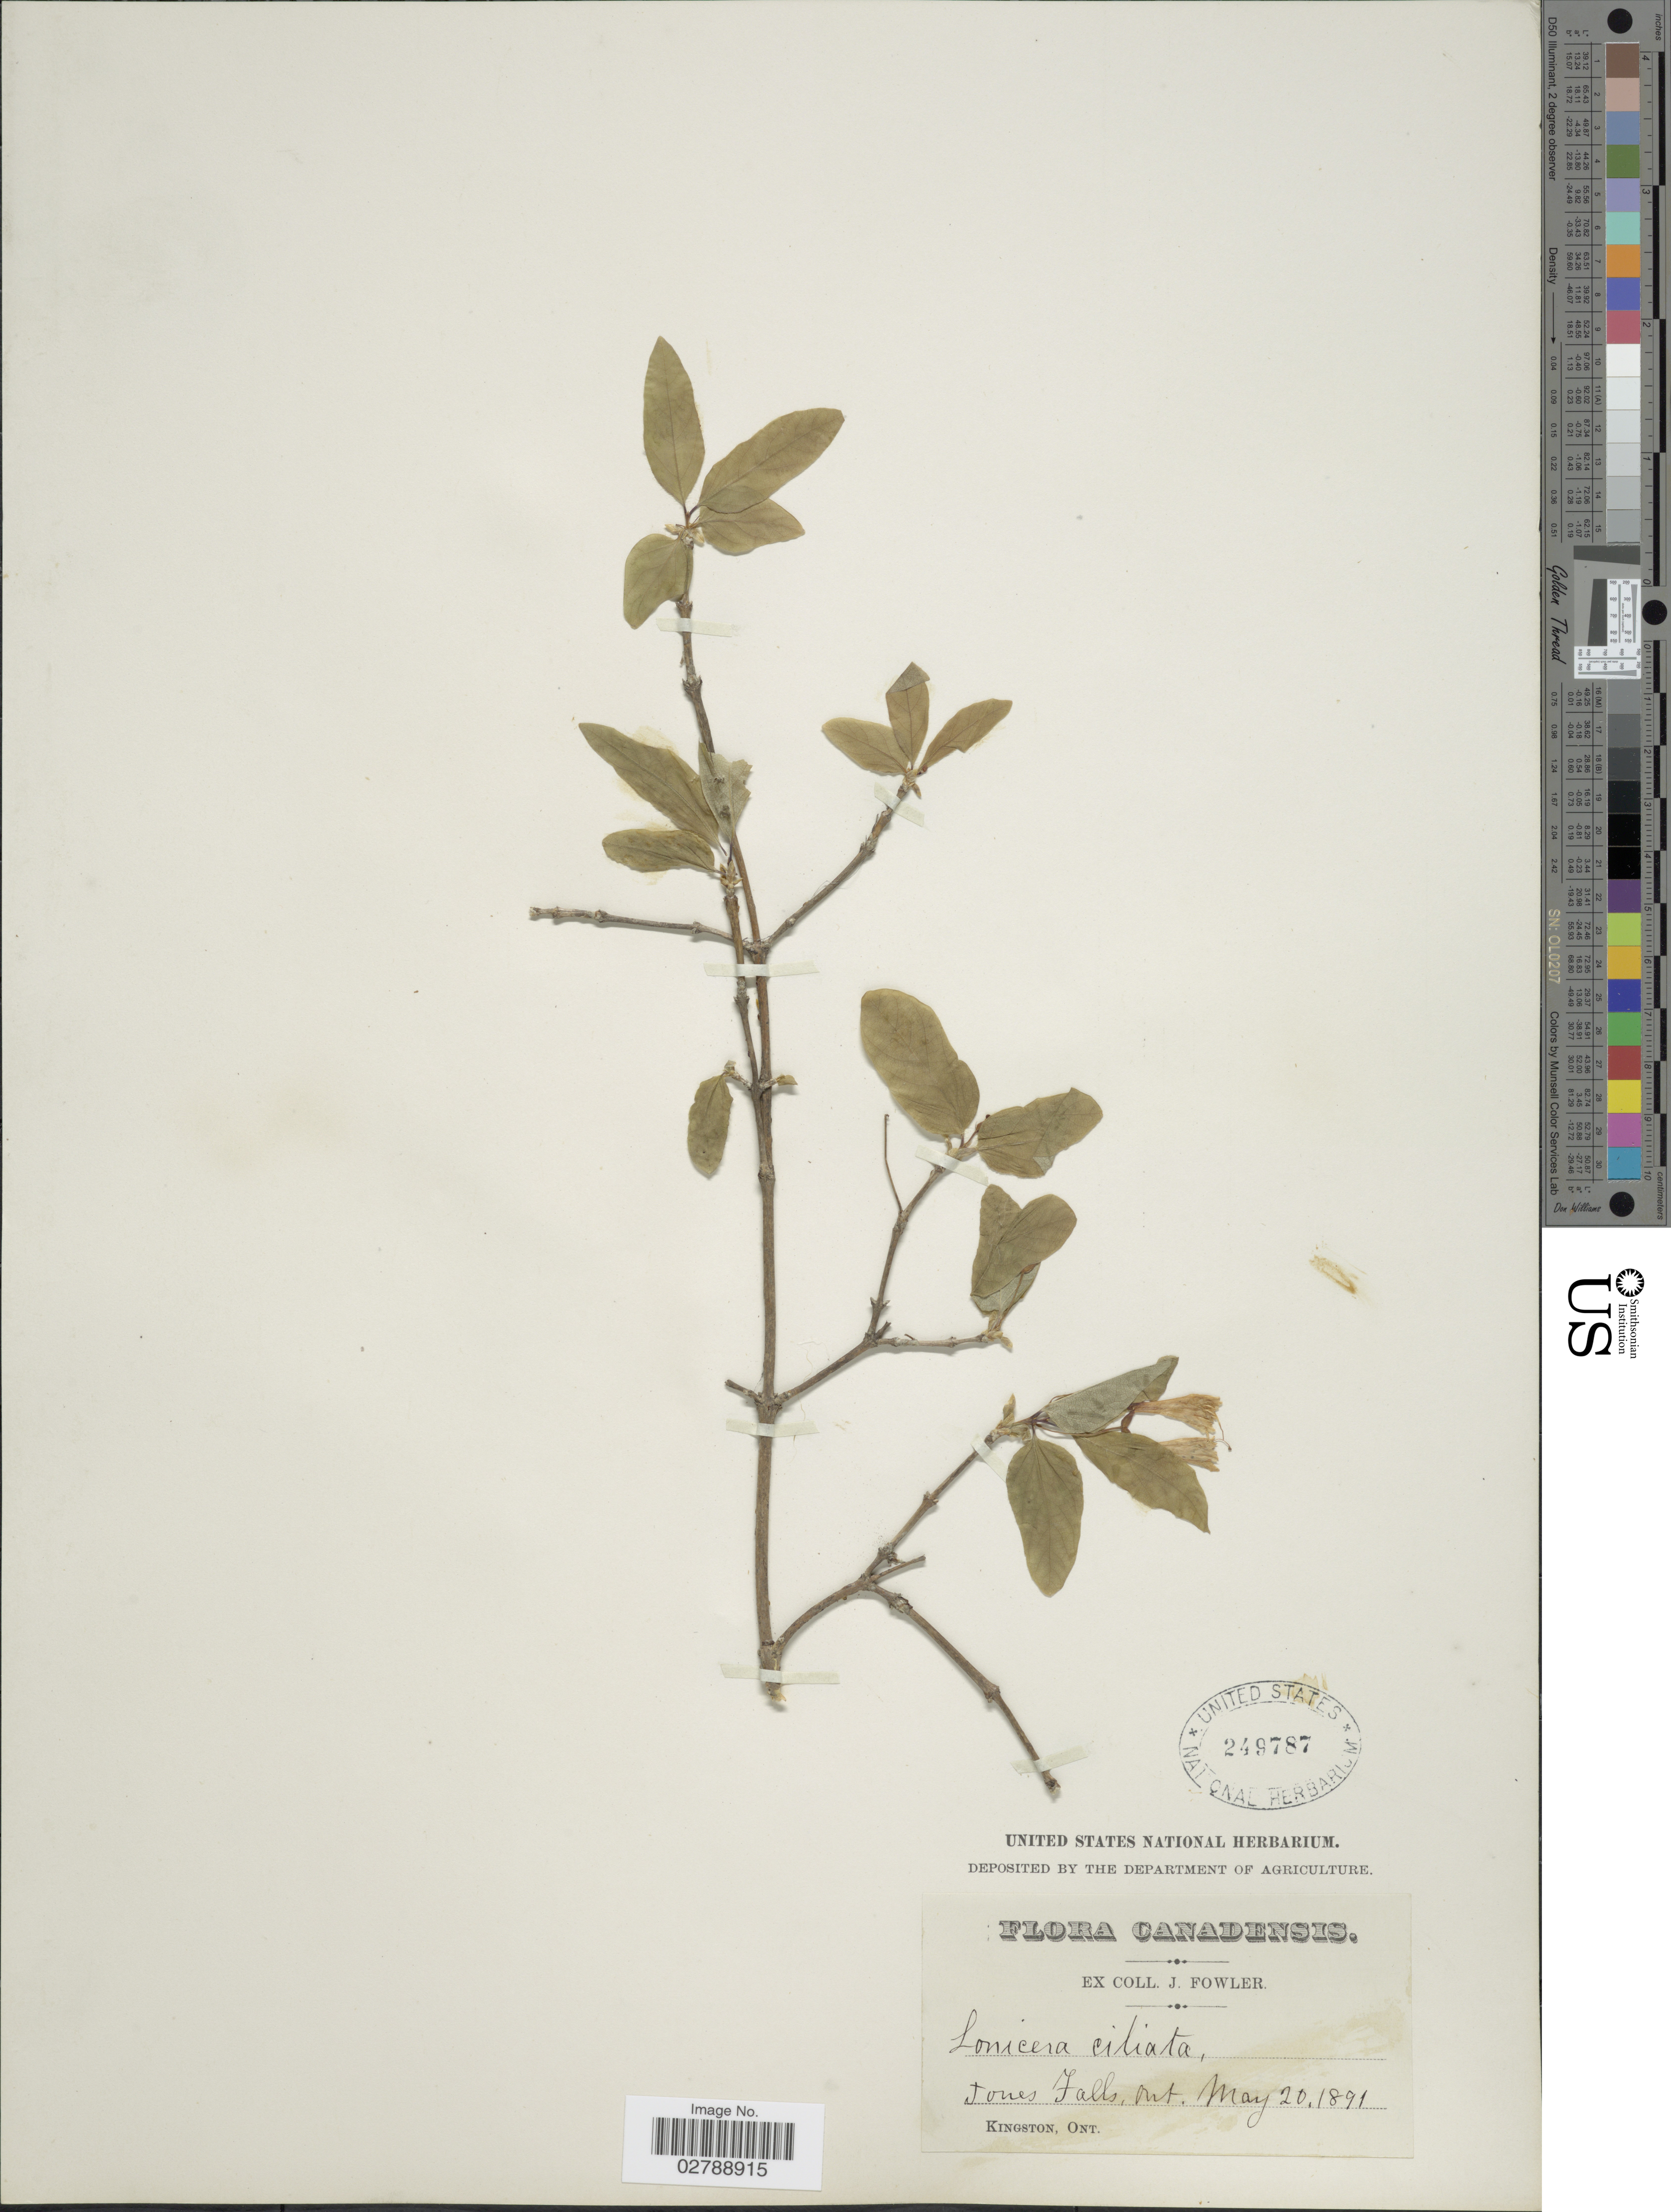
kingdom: Plantae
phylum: Tracheophyta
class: Magnoliopsida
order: Dipsacales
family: Caprifoliaceae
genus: Lonicera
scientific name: Lonicera canadensis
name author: Bartram & W. Bartram ex Marshall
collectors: J. P. Fowler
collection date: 1891-05-20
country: Canada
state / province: Ontario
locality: Jones Falls, Ont.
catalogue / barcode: US 249787